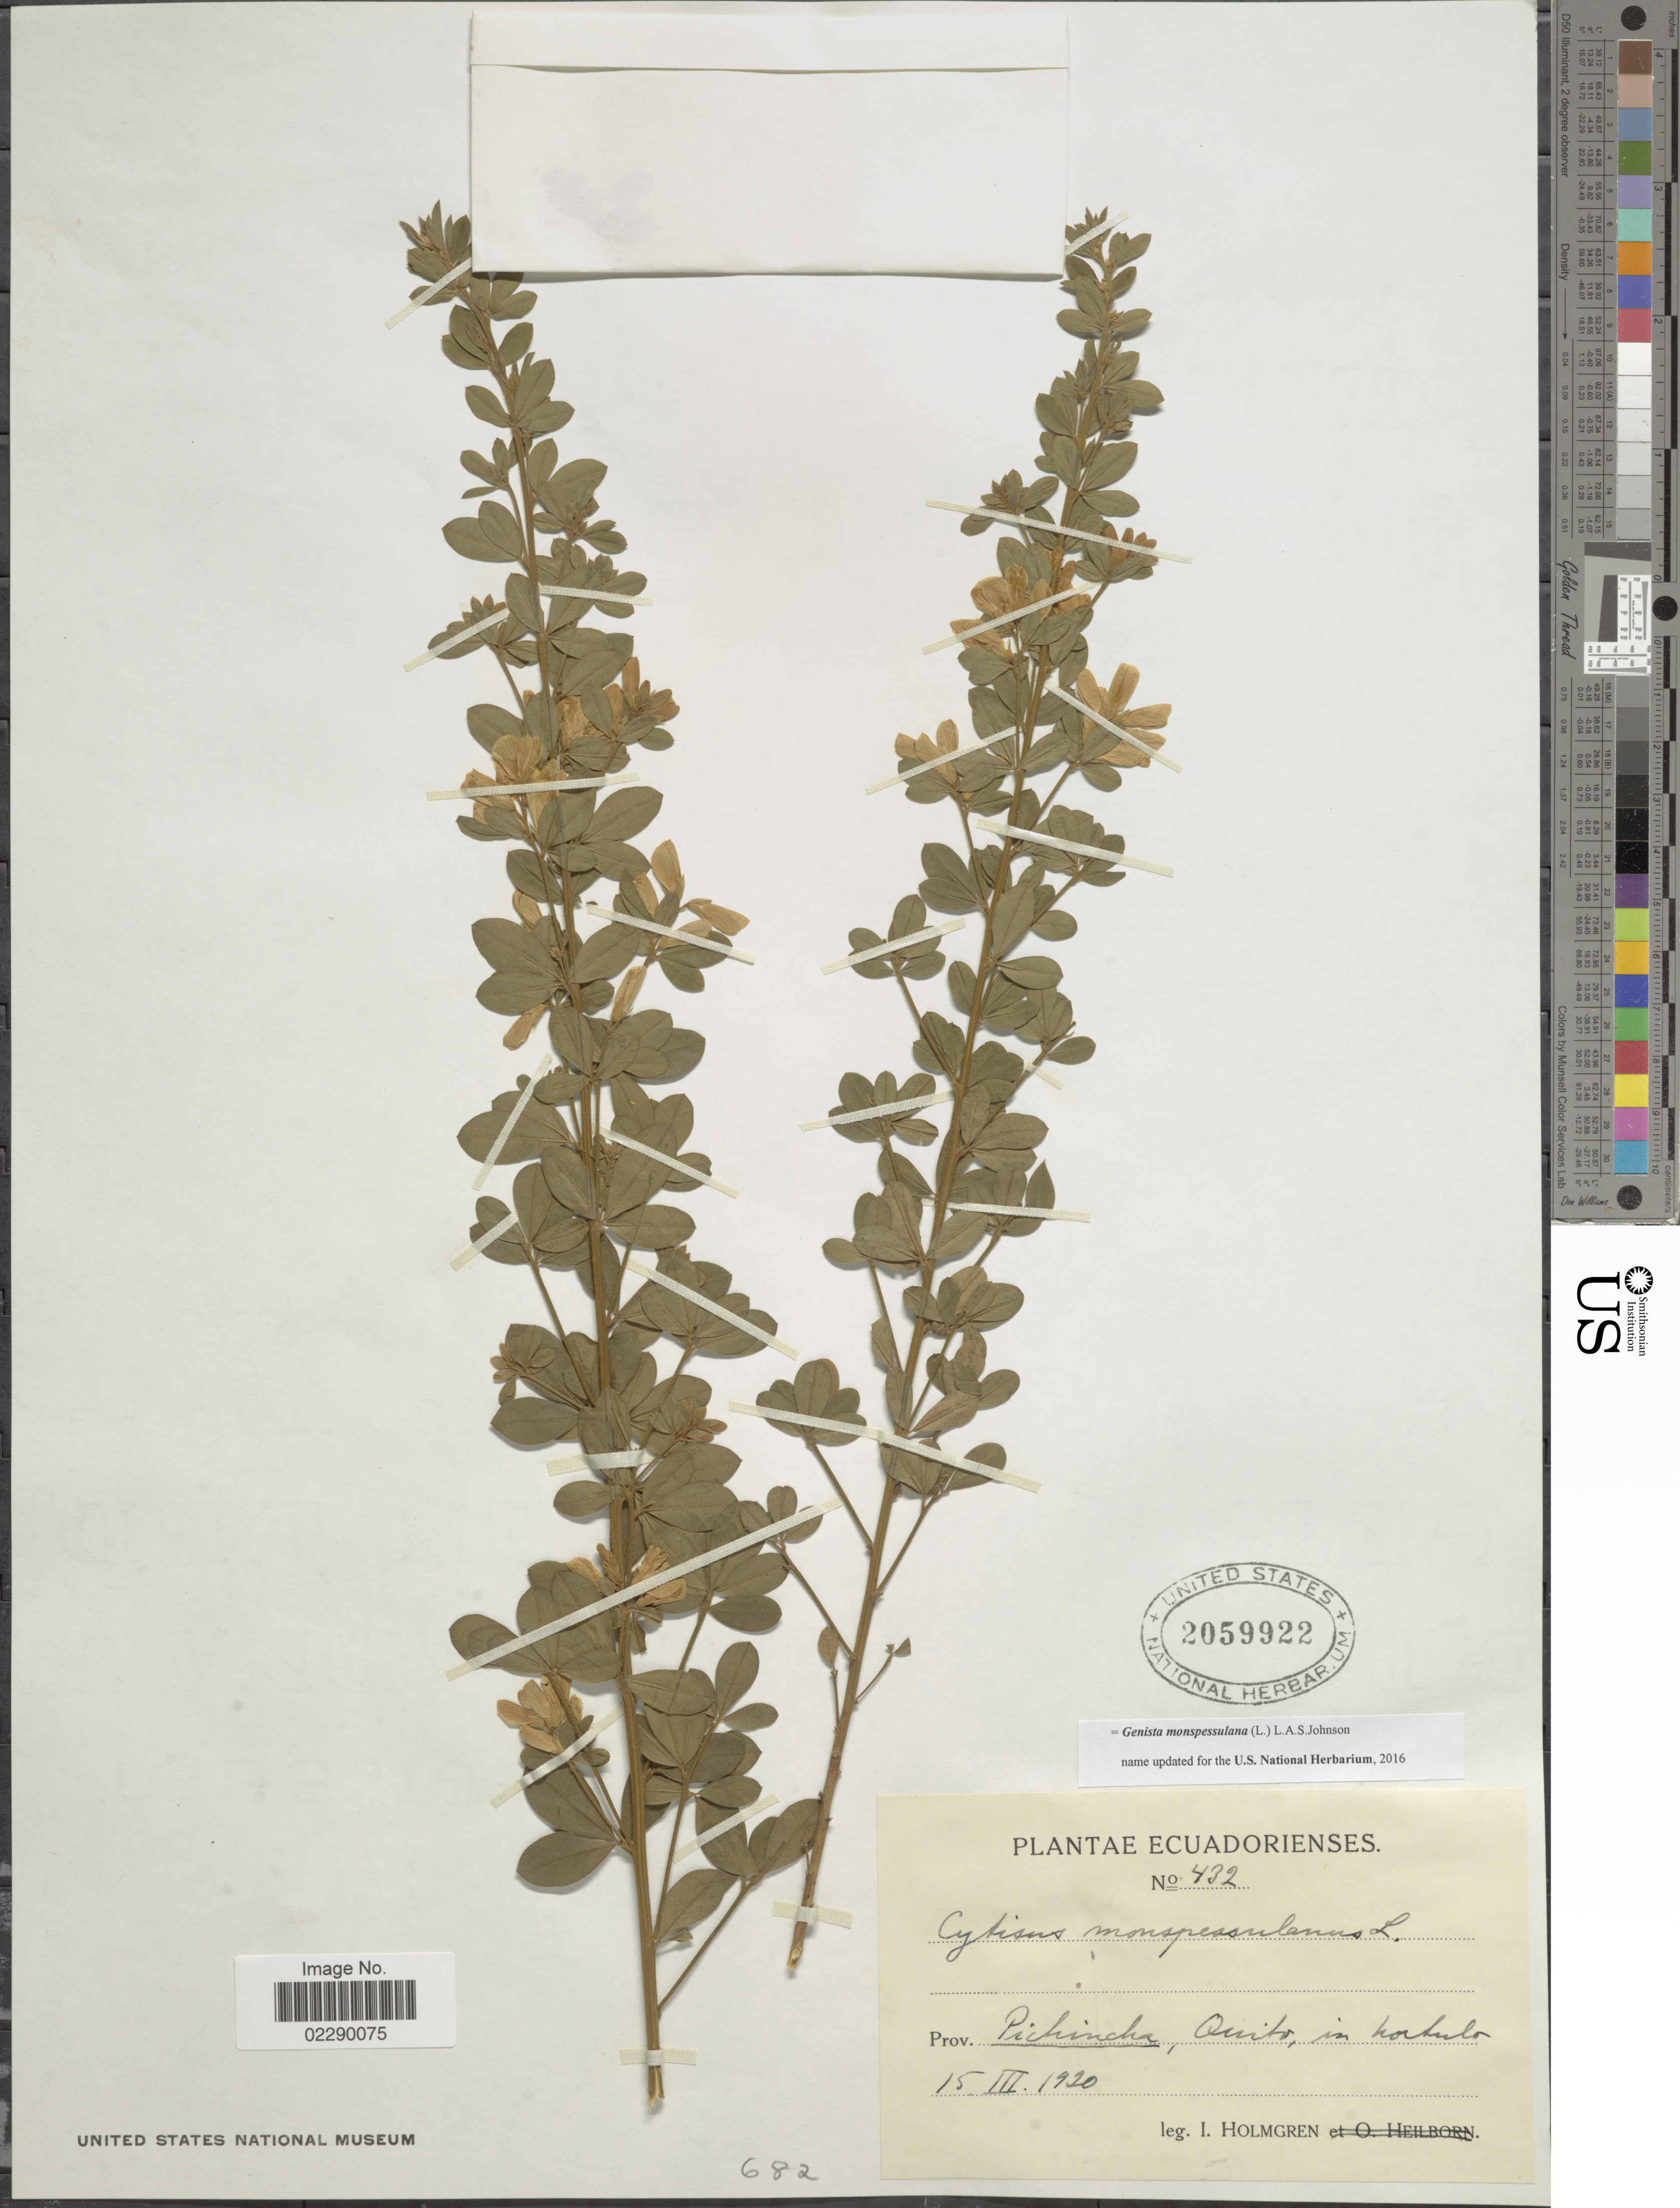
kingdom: Plantae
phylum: Tracheophyta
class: Magnoliopsida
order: Fabales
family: Fabaceae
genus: Genista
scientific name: Genista monspessulana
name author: (L.) L.A.S. Johnson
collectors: I. Holmgren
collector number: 432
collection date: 1920-03-15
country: Ecuador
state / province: Pichincha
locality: Prov. Pichincha, Quito, in hortulo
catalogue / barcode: US 2059922